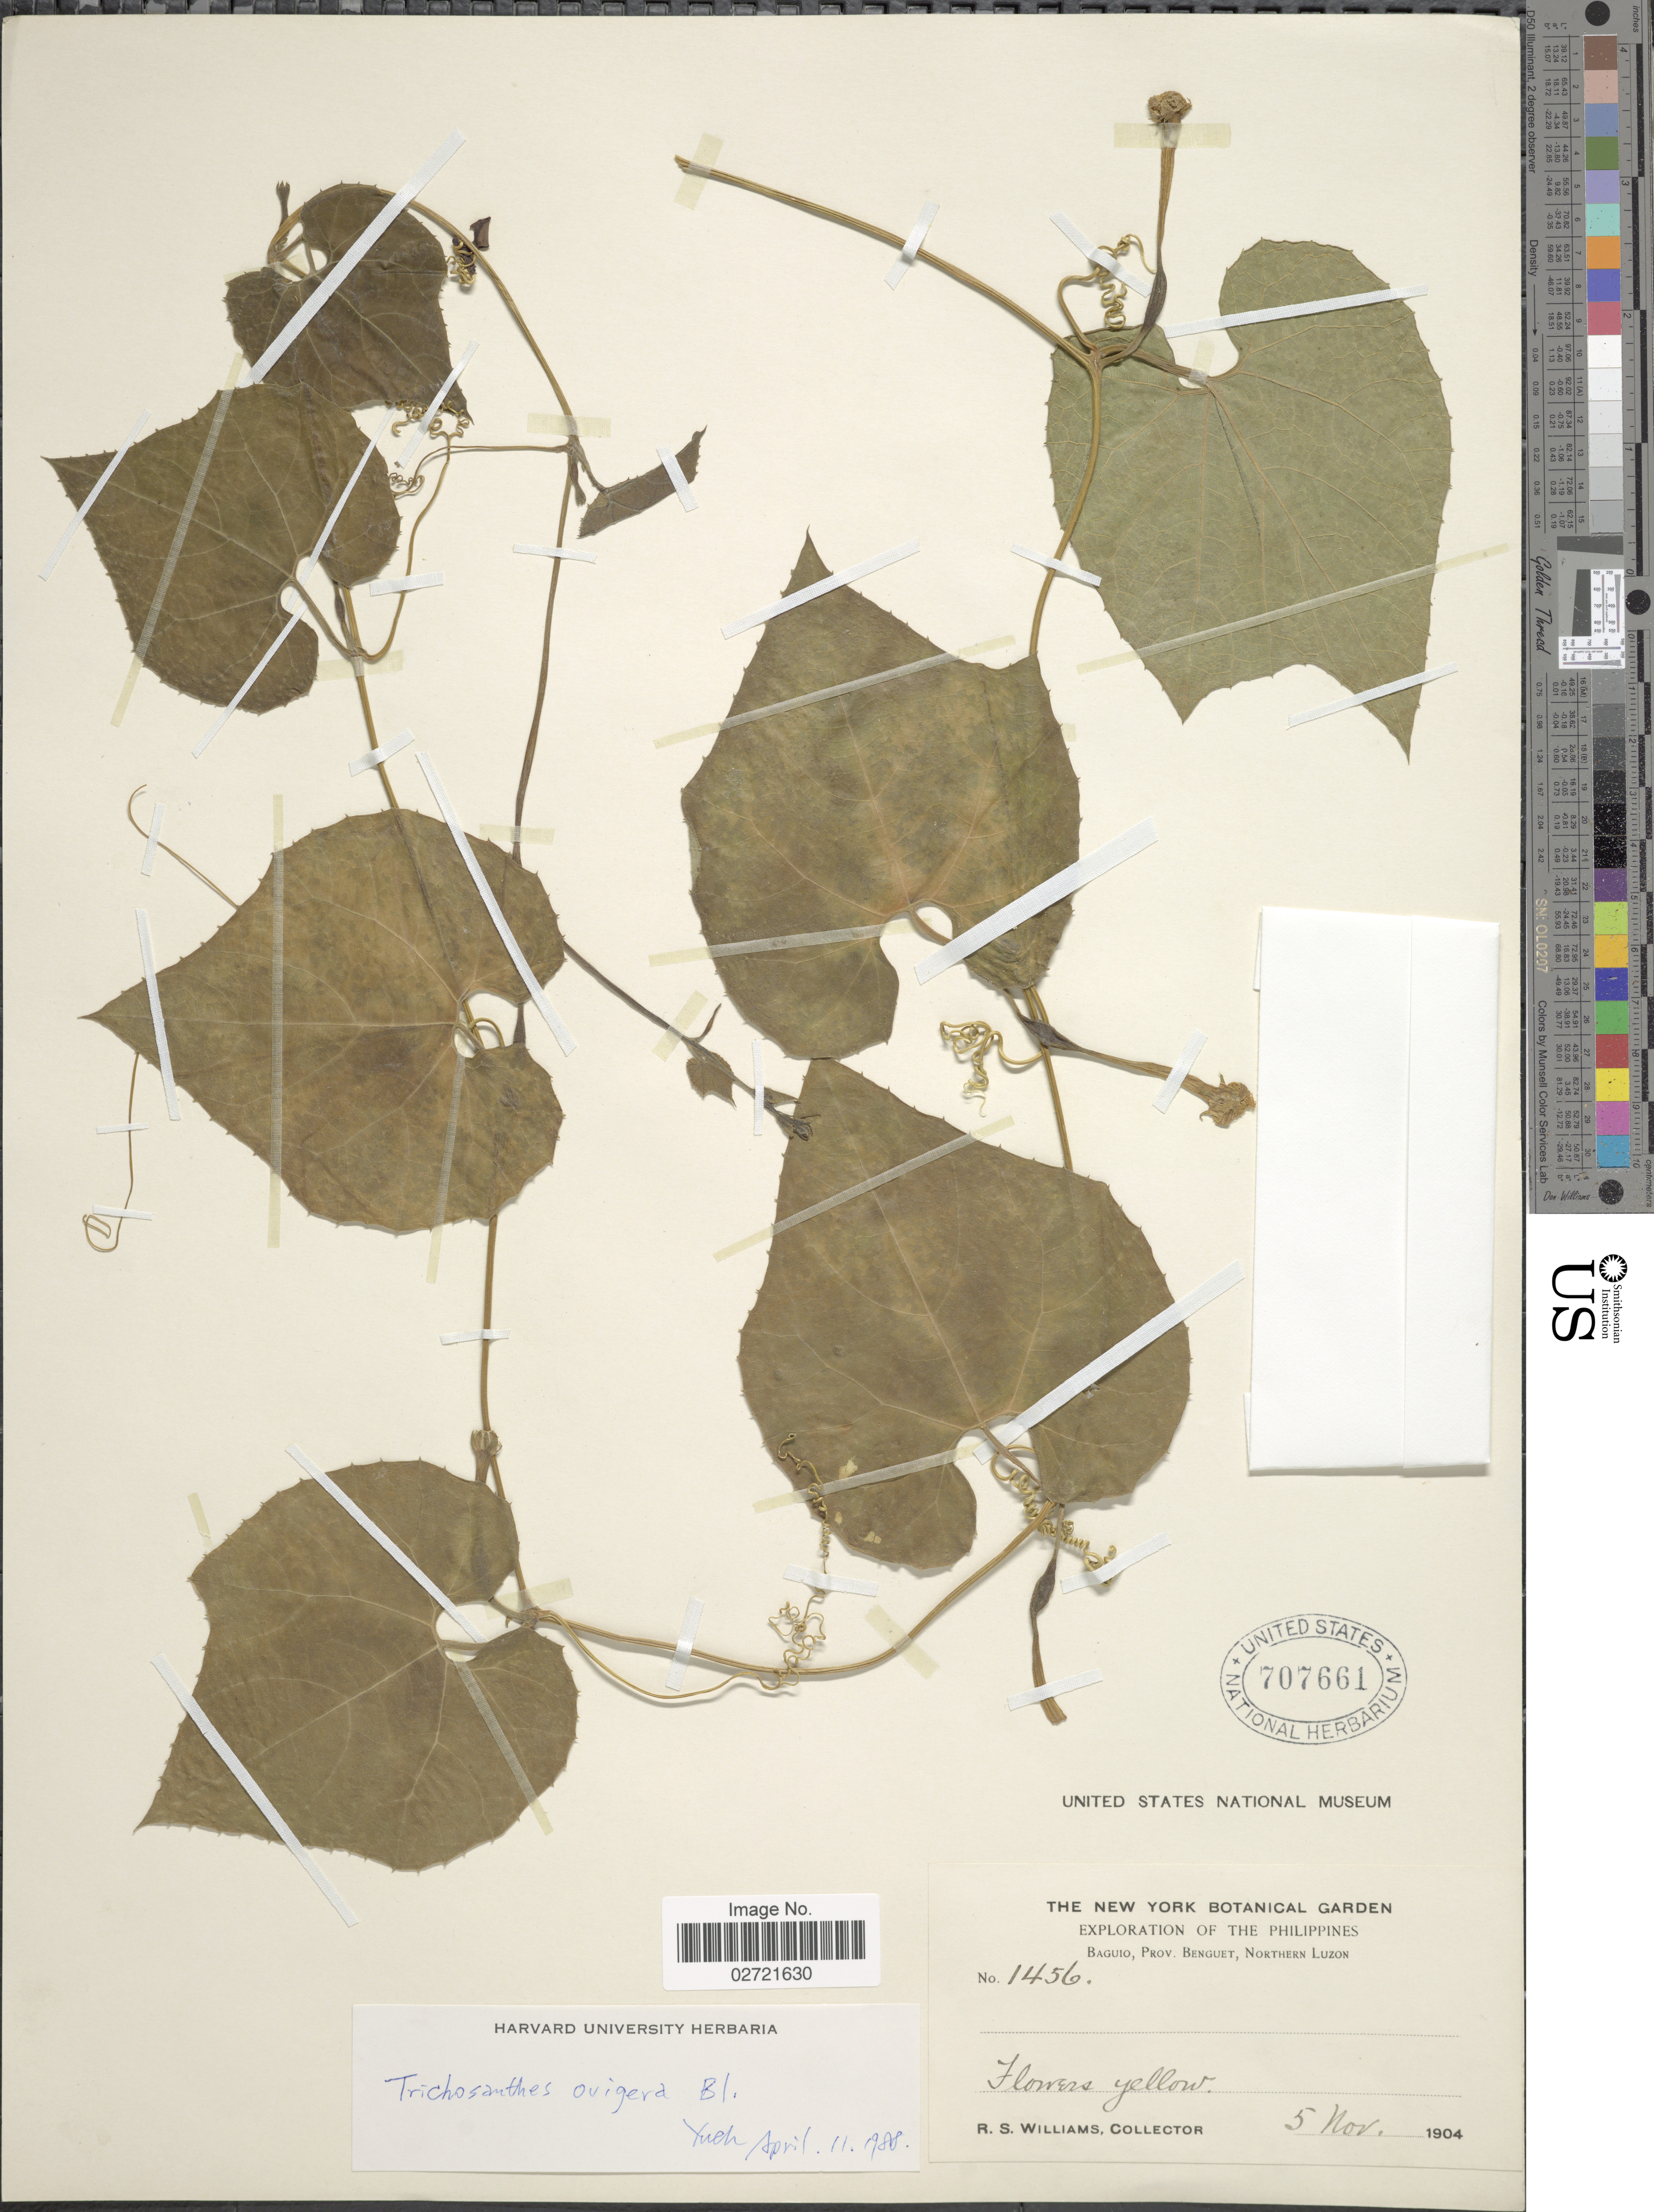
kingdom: Plantae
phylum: Tracheophyta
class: Magnoliopsida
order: Cucurbitales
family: Cucurbitaceae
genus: Trichosanthes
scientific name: Trichosanthes ovigera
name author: Blume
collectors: R. S. Williams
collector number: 1456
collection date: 1904-11-05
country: Philippines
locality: Baguio, prov. Benguet, Northern Luzon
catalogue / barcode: US 707661